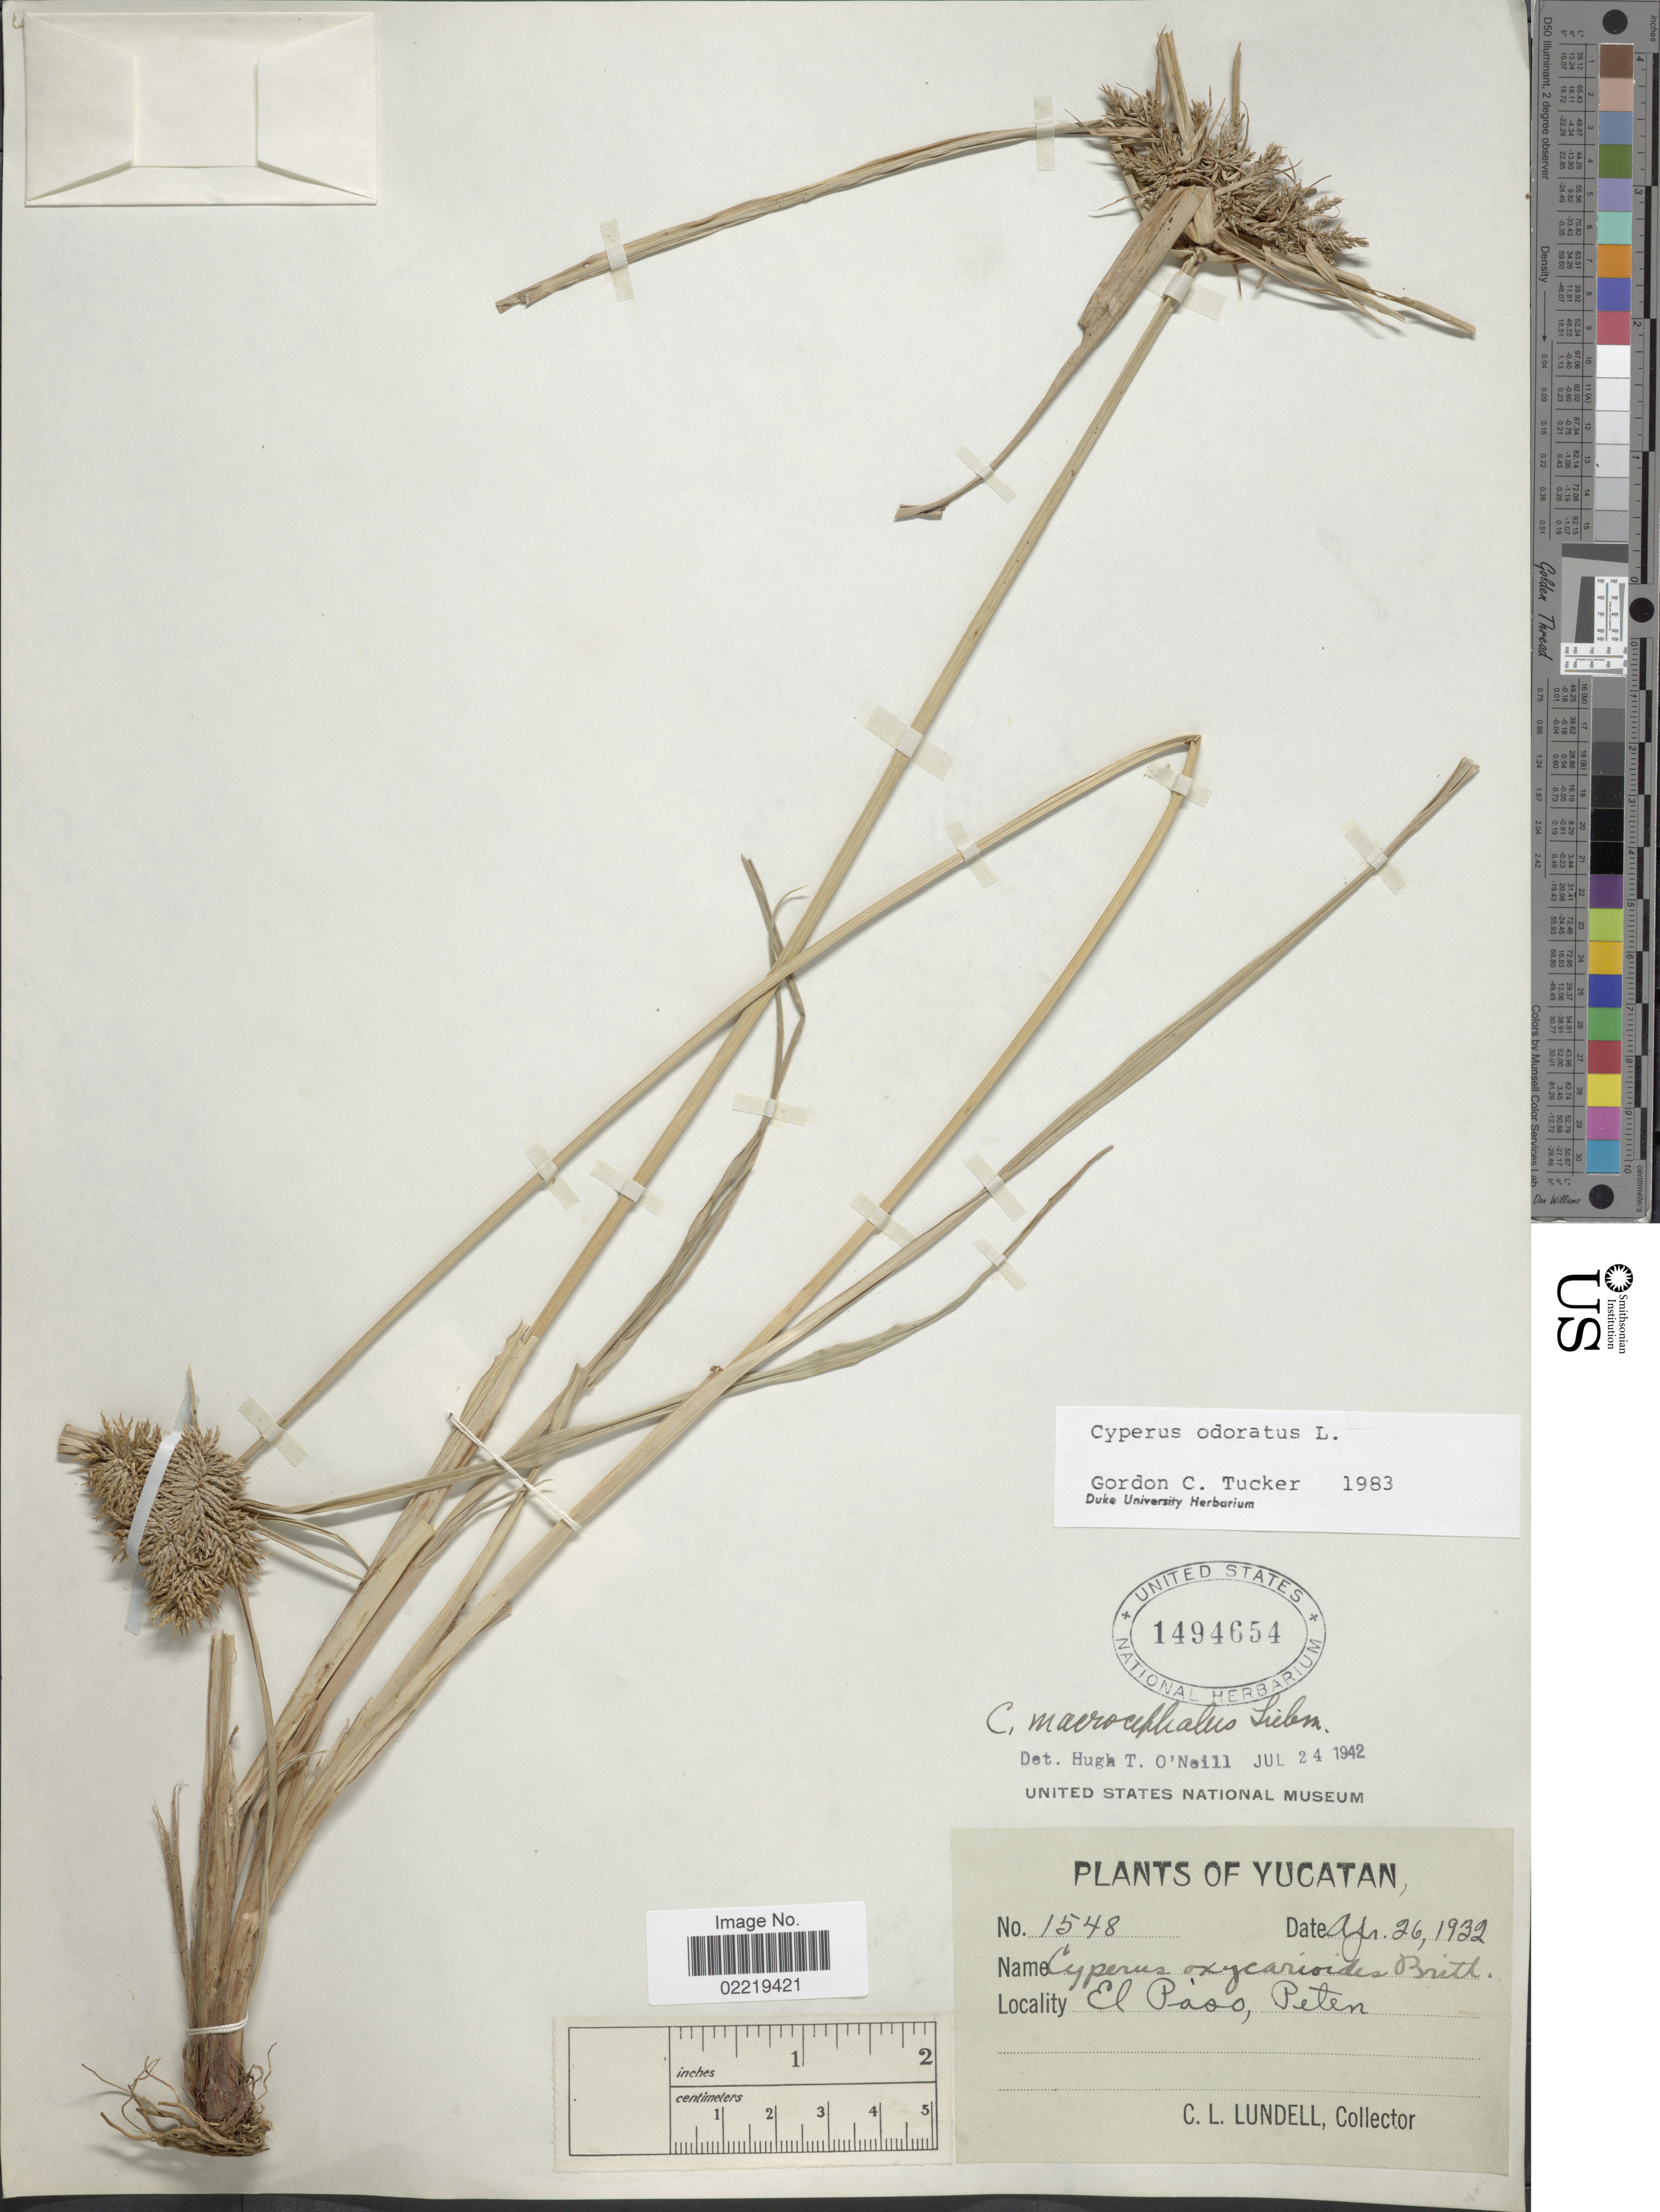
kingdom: Plantae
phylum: Tracheophyta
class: Liliopsida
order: Poales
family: Cyperaceae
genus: Cyperus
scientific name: Cyperus odoratus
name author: L.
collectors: C. L. Lundell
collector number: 1548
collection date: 1932-04-26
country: Mexico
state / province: Yucatán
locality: El Paso, Peten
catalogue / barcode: US 1494654